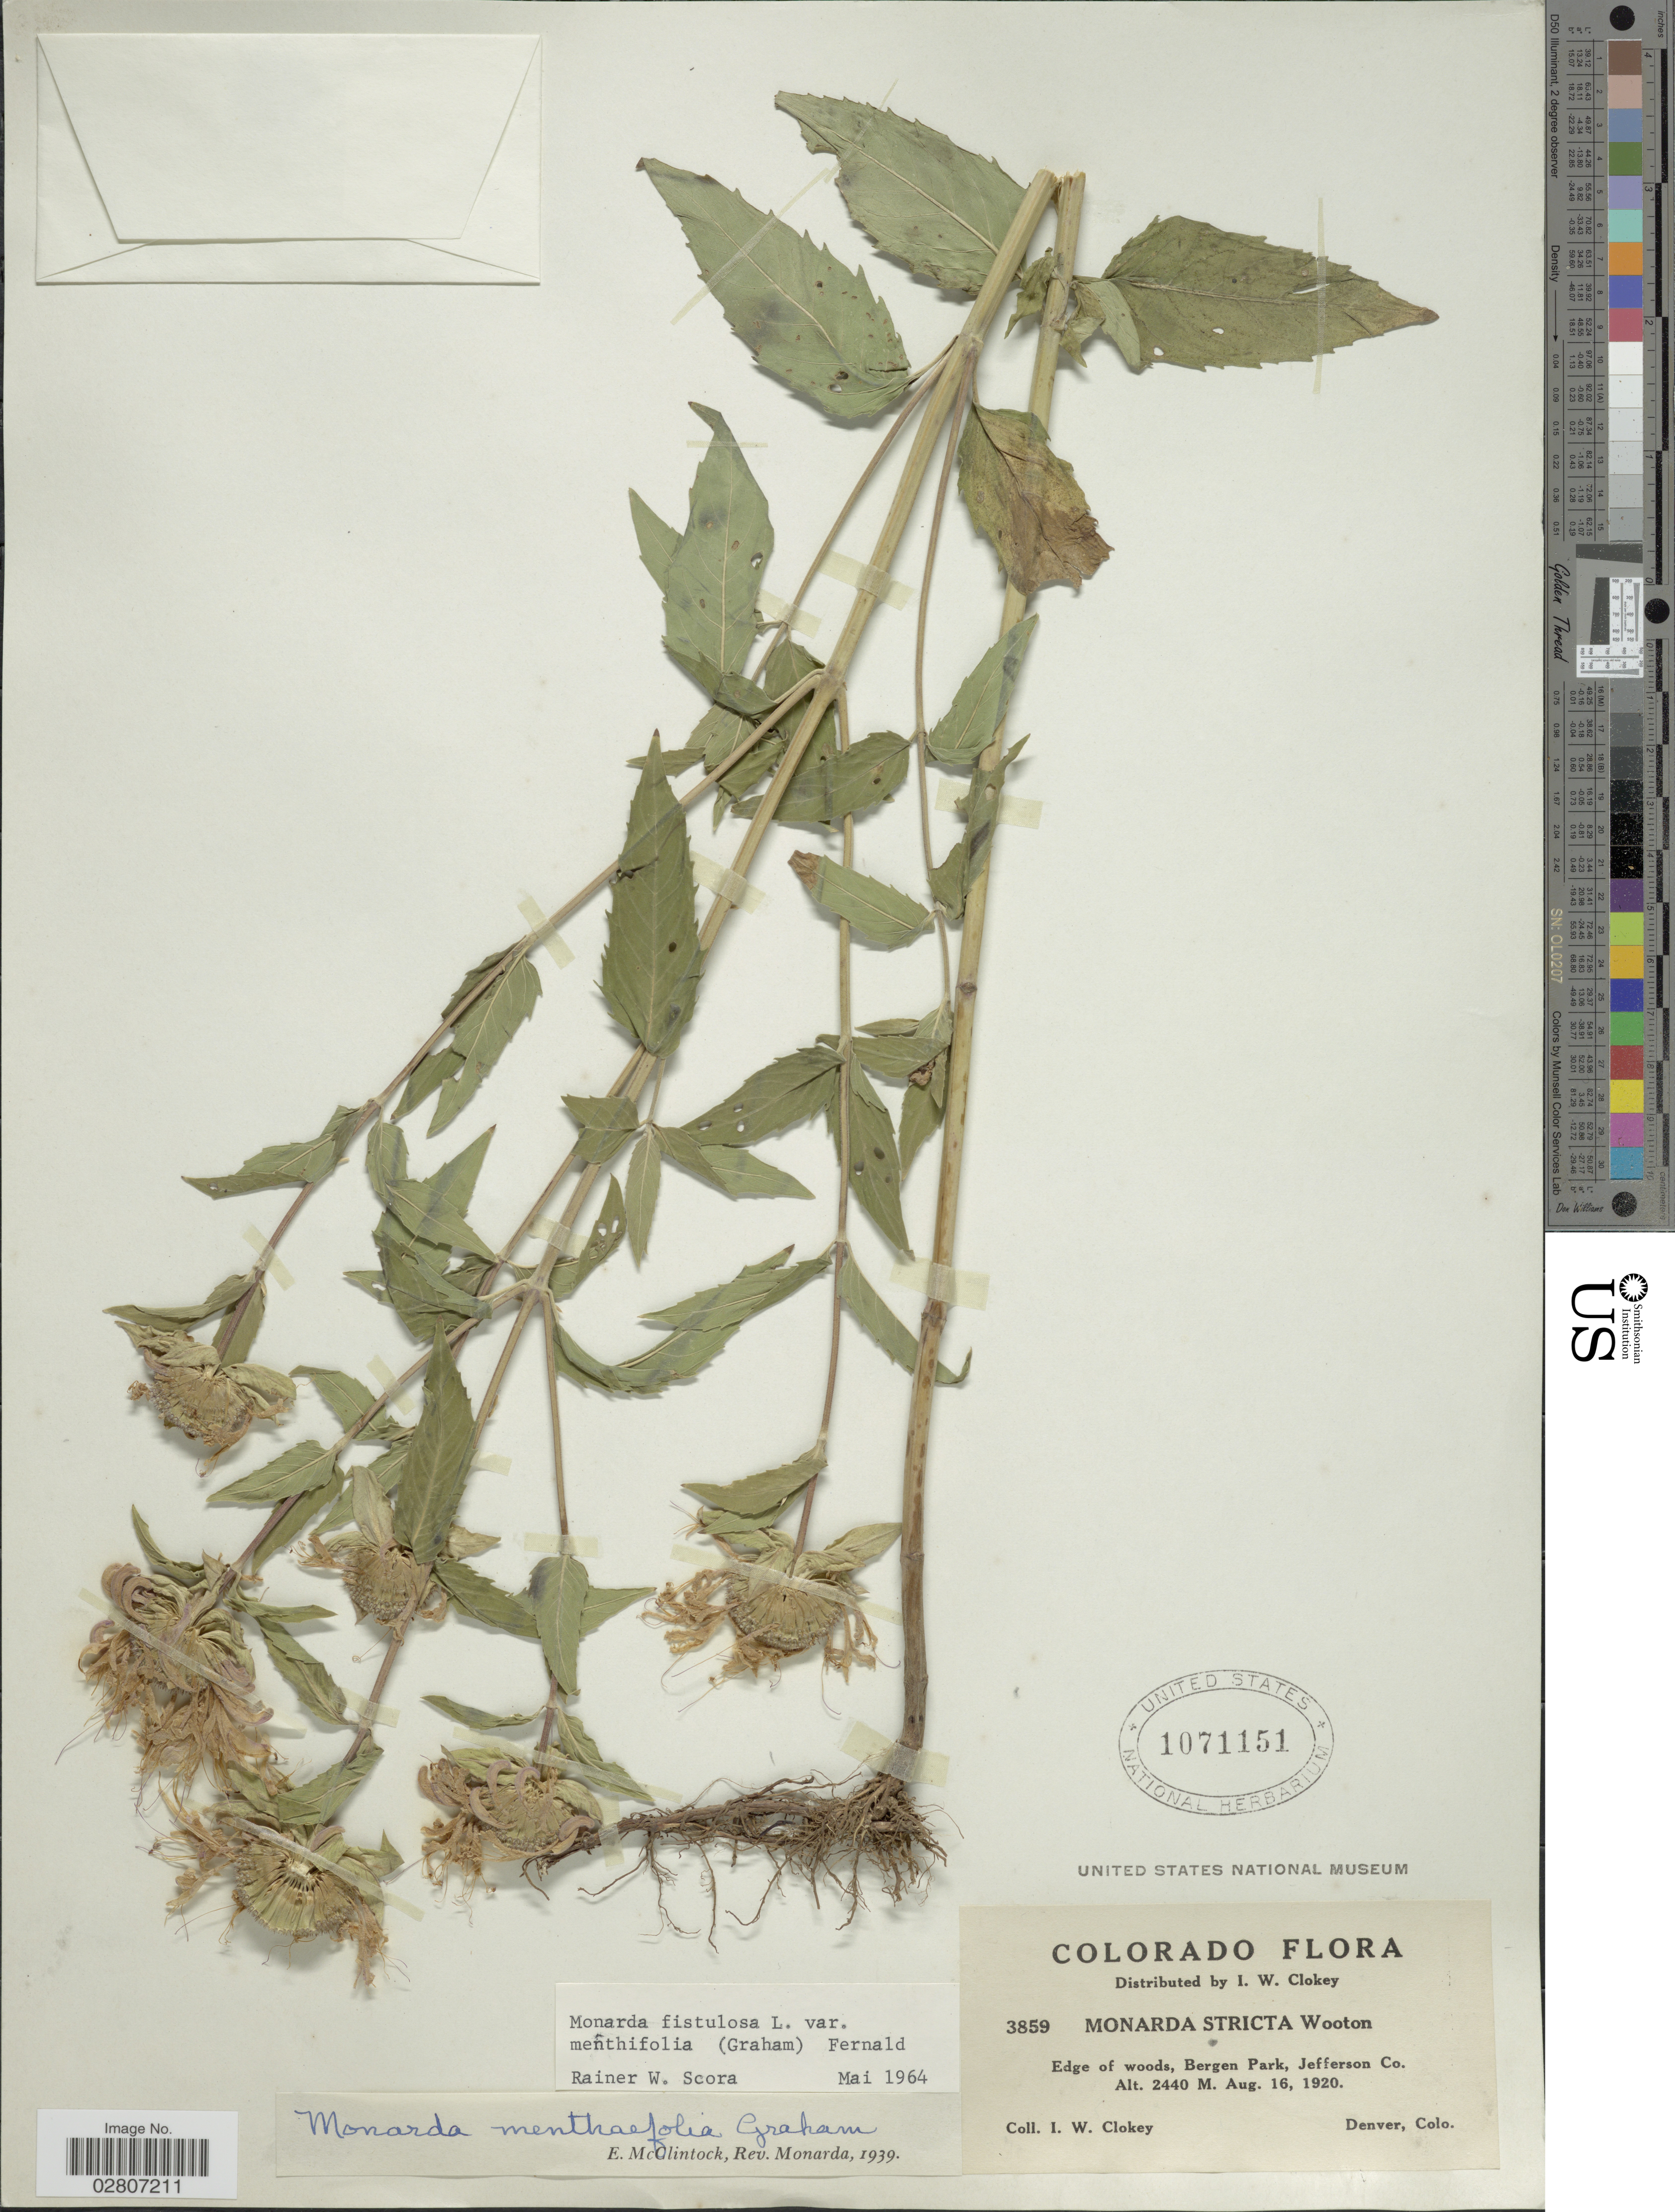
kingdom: Plantae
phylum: Tracheophyta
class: Magnoliopsida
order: Lamiales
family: Lamiaceae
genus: Monarda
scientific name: Monarda fistulosa var. menthifolia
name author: (Graham) Fernald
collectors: I. W. Clokey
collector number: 3859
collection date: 1920-08-16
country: United States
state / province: Colorado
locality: Edge of woods, Bergen Park, Jefferson Co.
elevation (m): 2440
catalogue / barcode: US 1071151